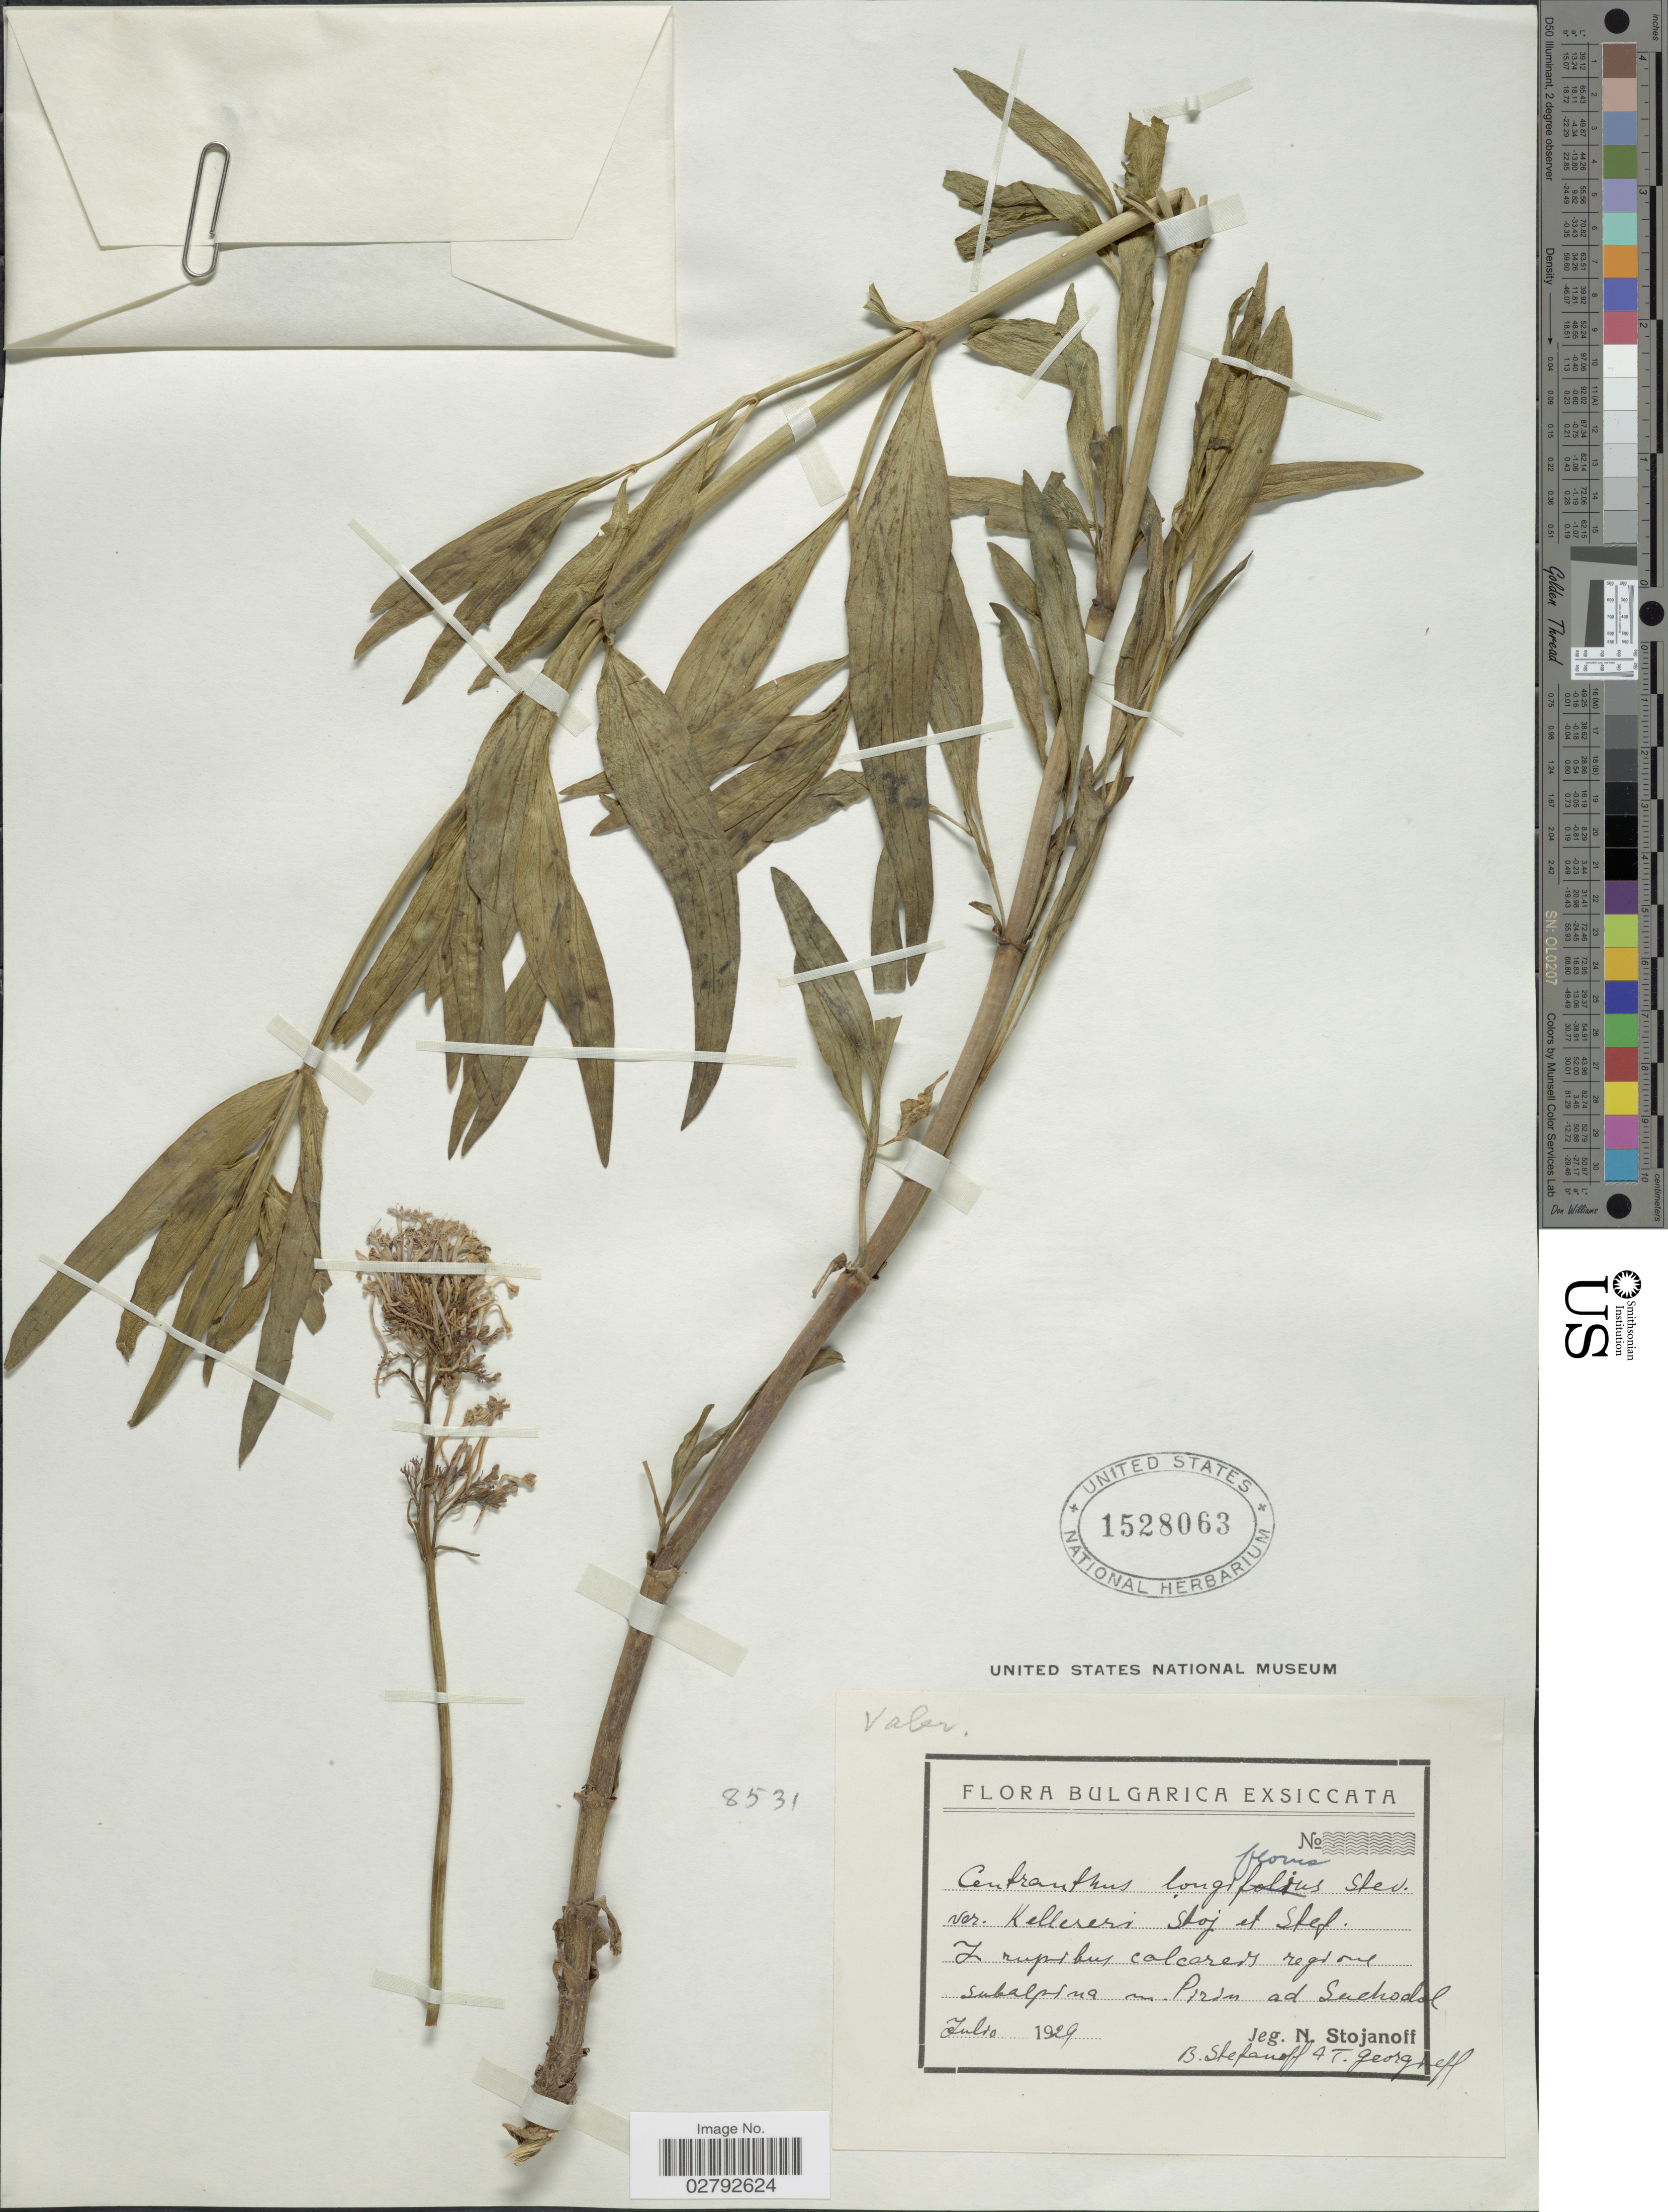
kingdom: Plantae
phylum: Tracheophyta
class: Magnoliopsida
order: Dipsacales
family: Caprifoliaceae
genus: Centranthus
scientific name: Centranthus longiflorus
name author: Steven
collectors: N. Stojanoff, B. Stefanoff & T. Georgieff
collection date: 1929-07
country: Bulgaria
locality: In rupibus calcareds regione subalpina nr Piran ad Suchodal. [interpreted]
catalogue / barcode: US 1528063